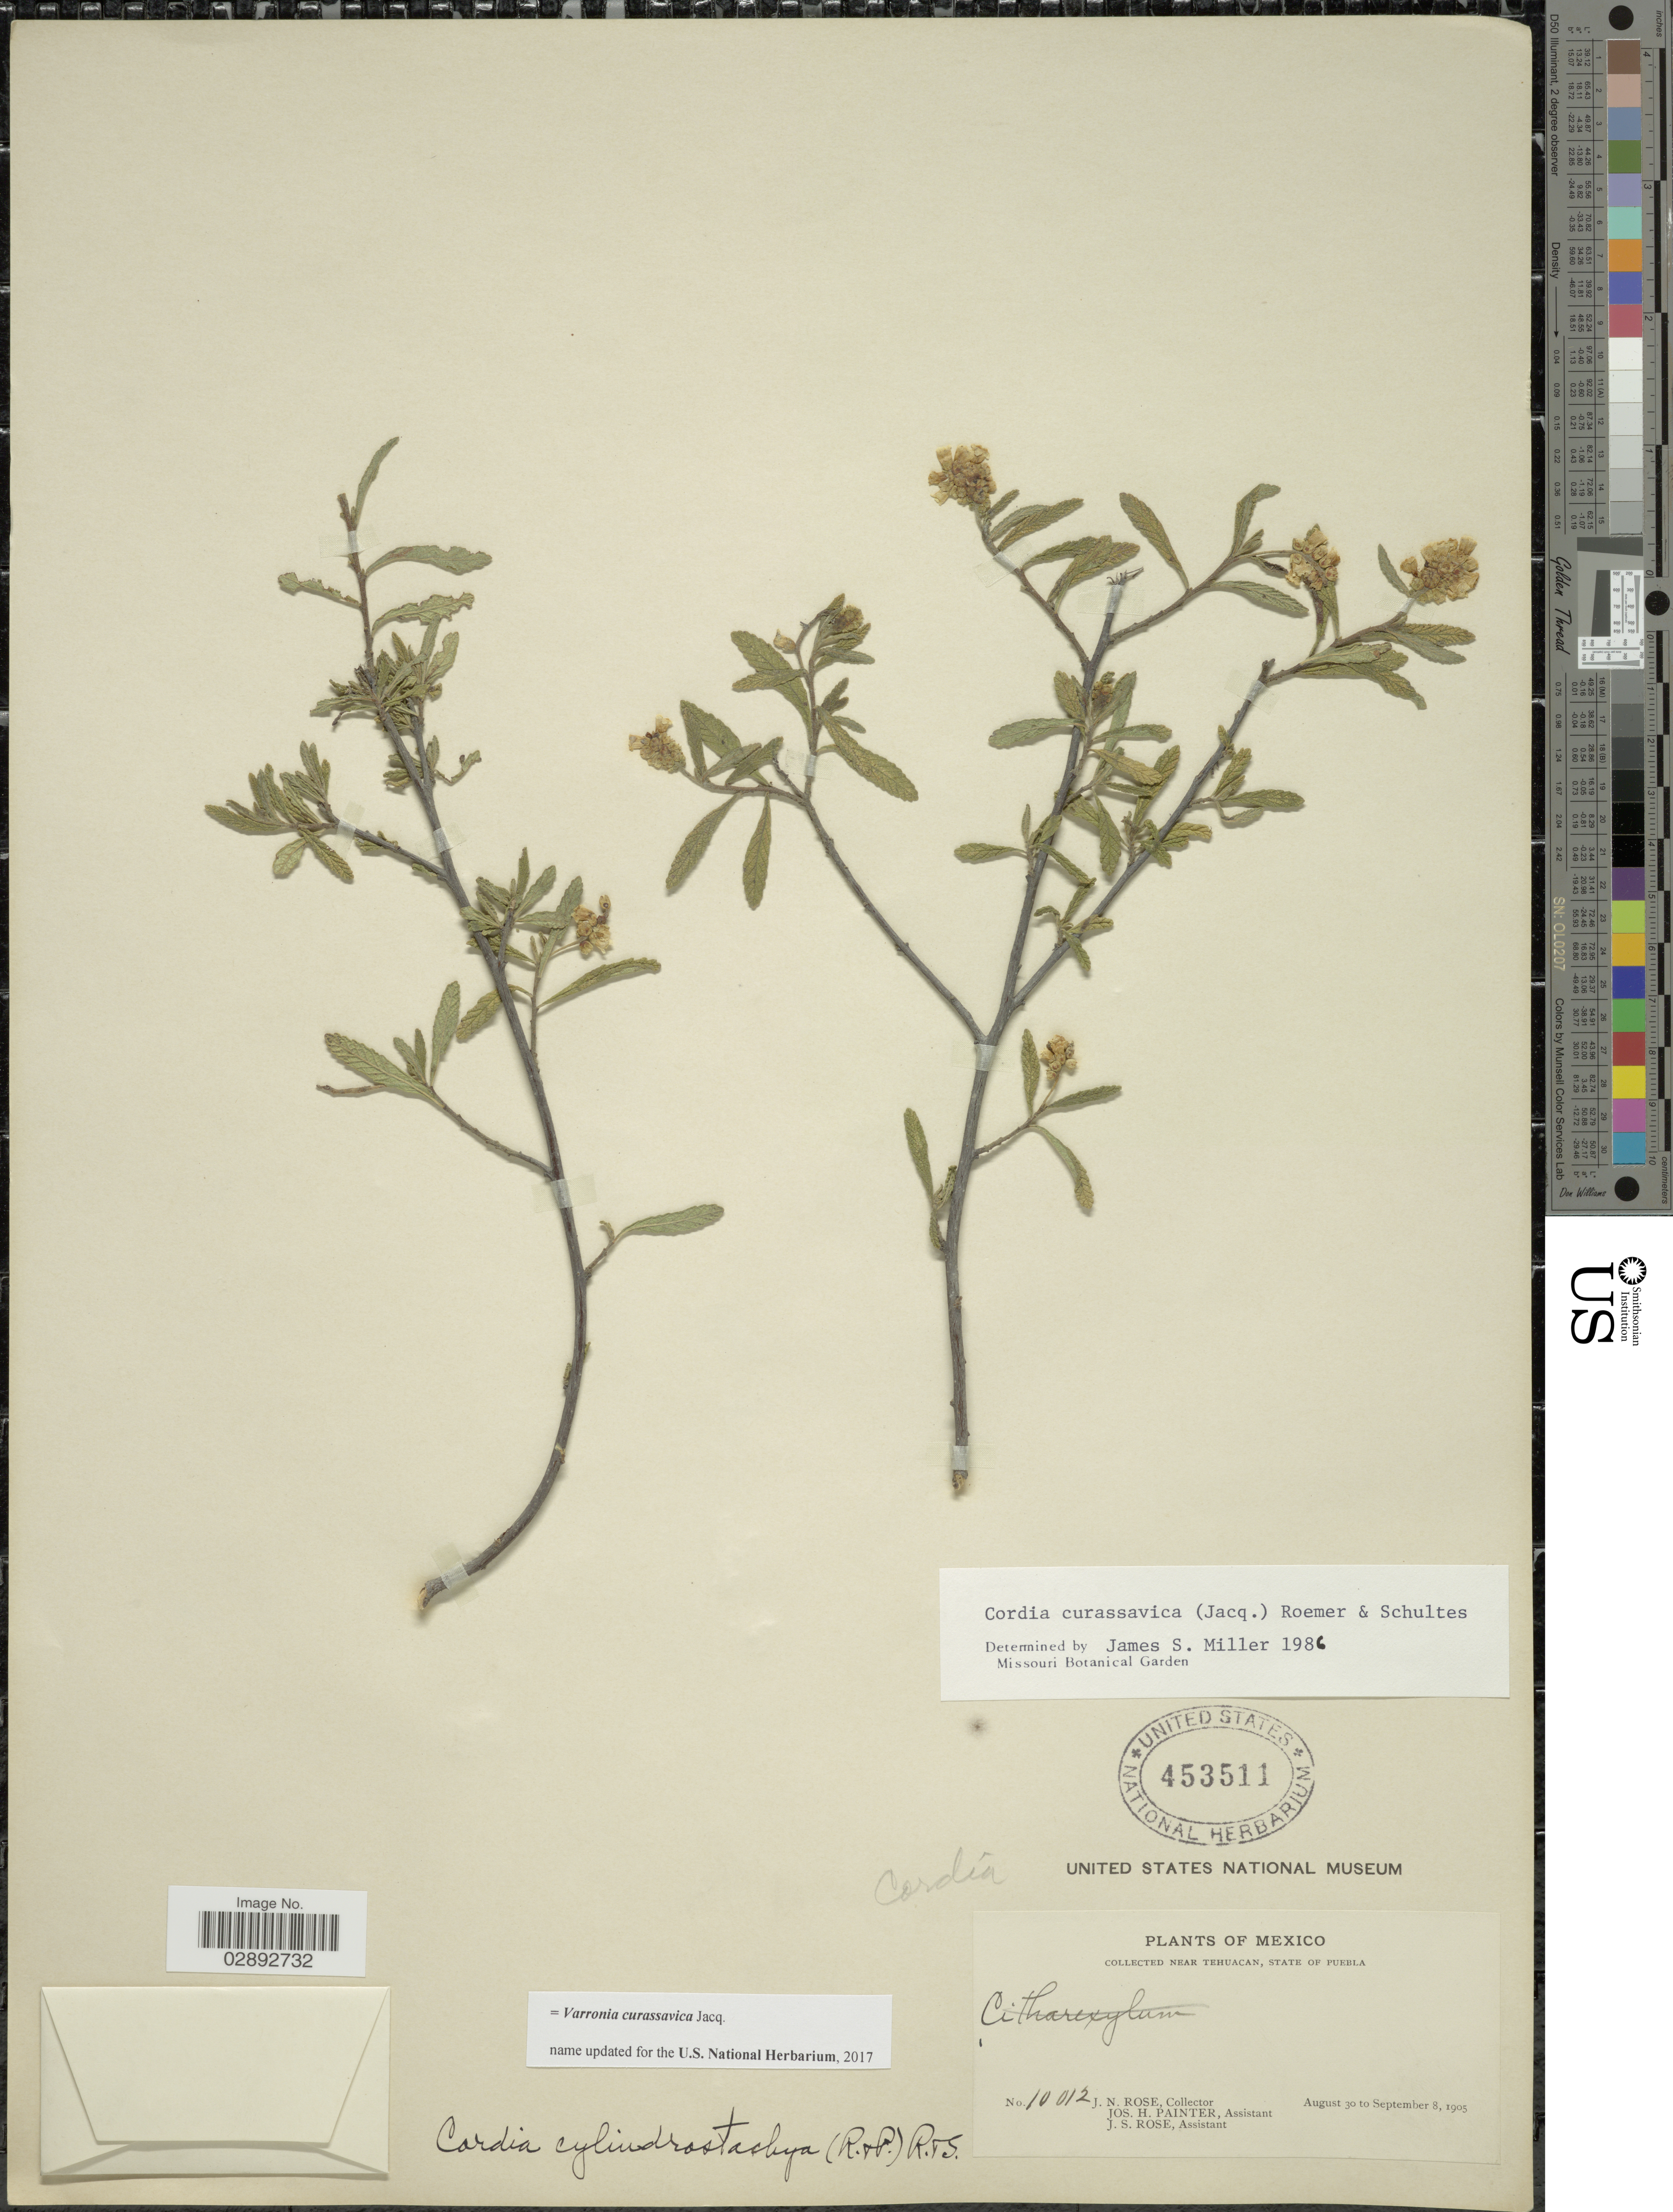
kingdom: Plantae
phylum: Tracheophyta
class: Magnoliopsida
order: Boraginales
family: Cordiaceae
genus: Varronia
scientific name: Varronia curassavica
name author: Jacq.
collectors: J. N. Rose, J. H. Painter & J. S. Rose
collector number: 10012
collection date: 1905-08-30/1905-09-08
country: Mexico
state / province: Puebla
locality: Near Tehuacan, State of Puebla.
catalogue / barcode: US 453511